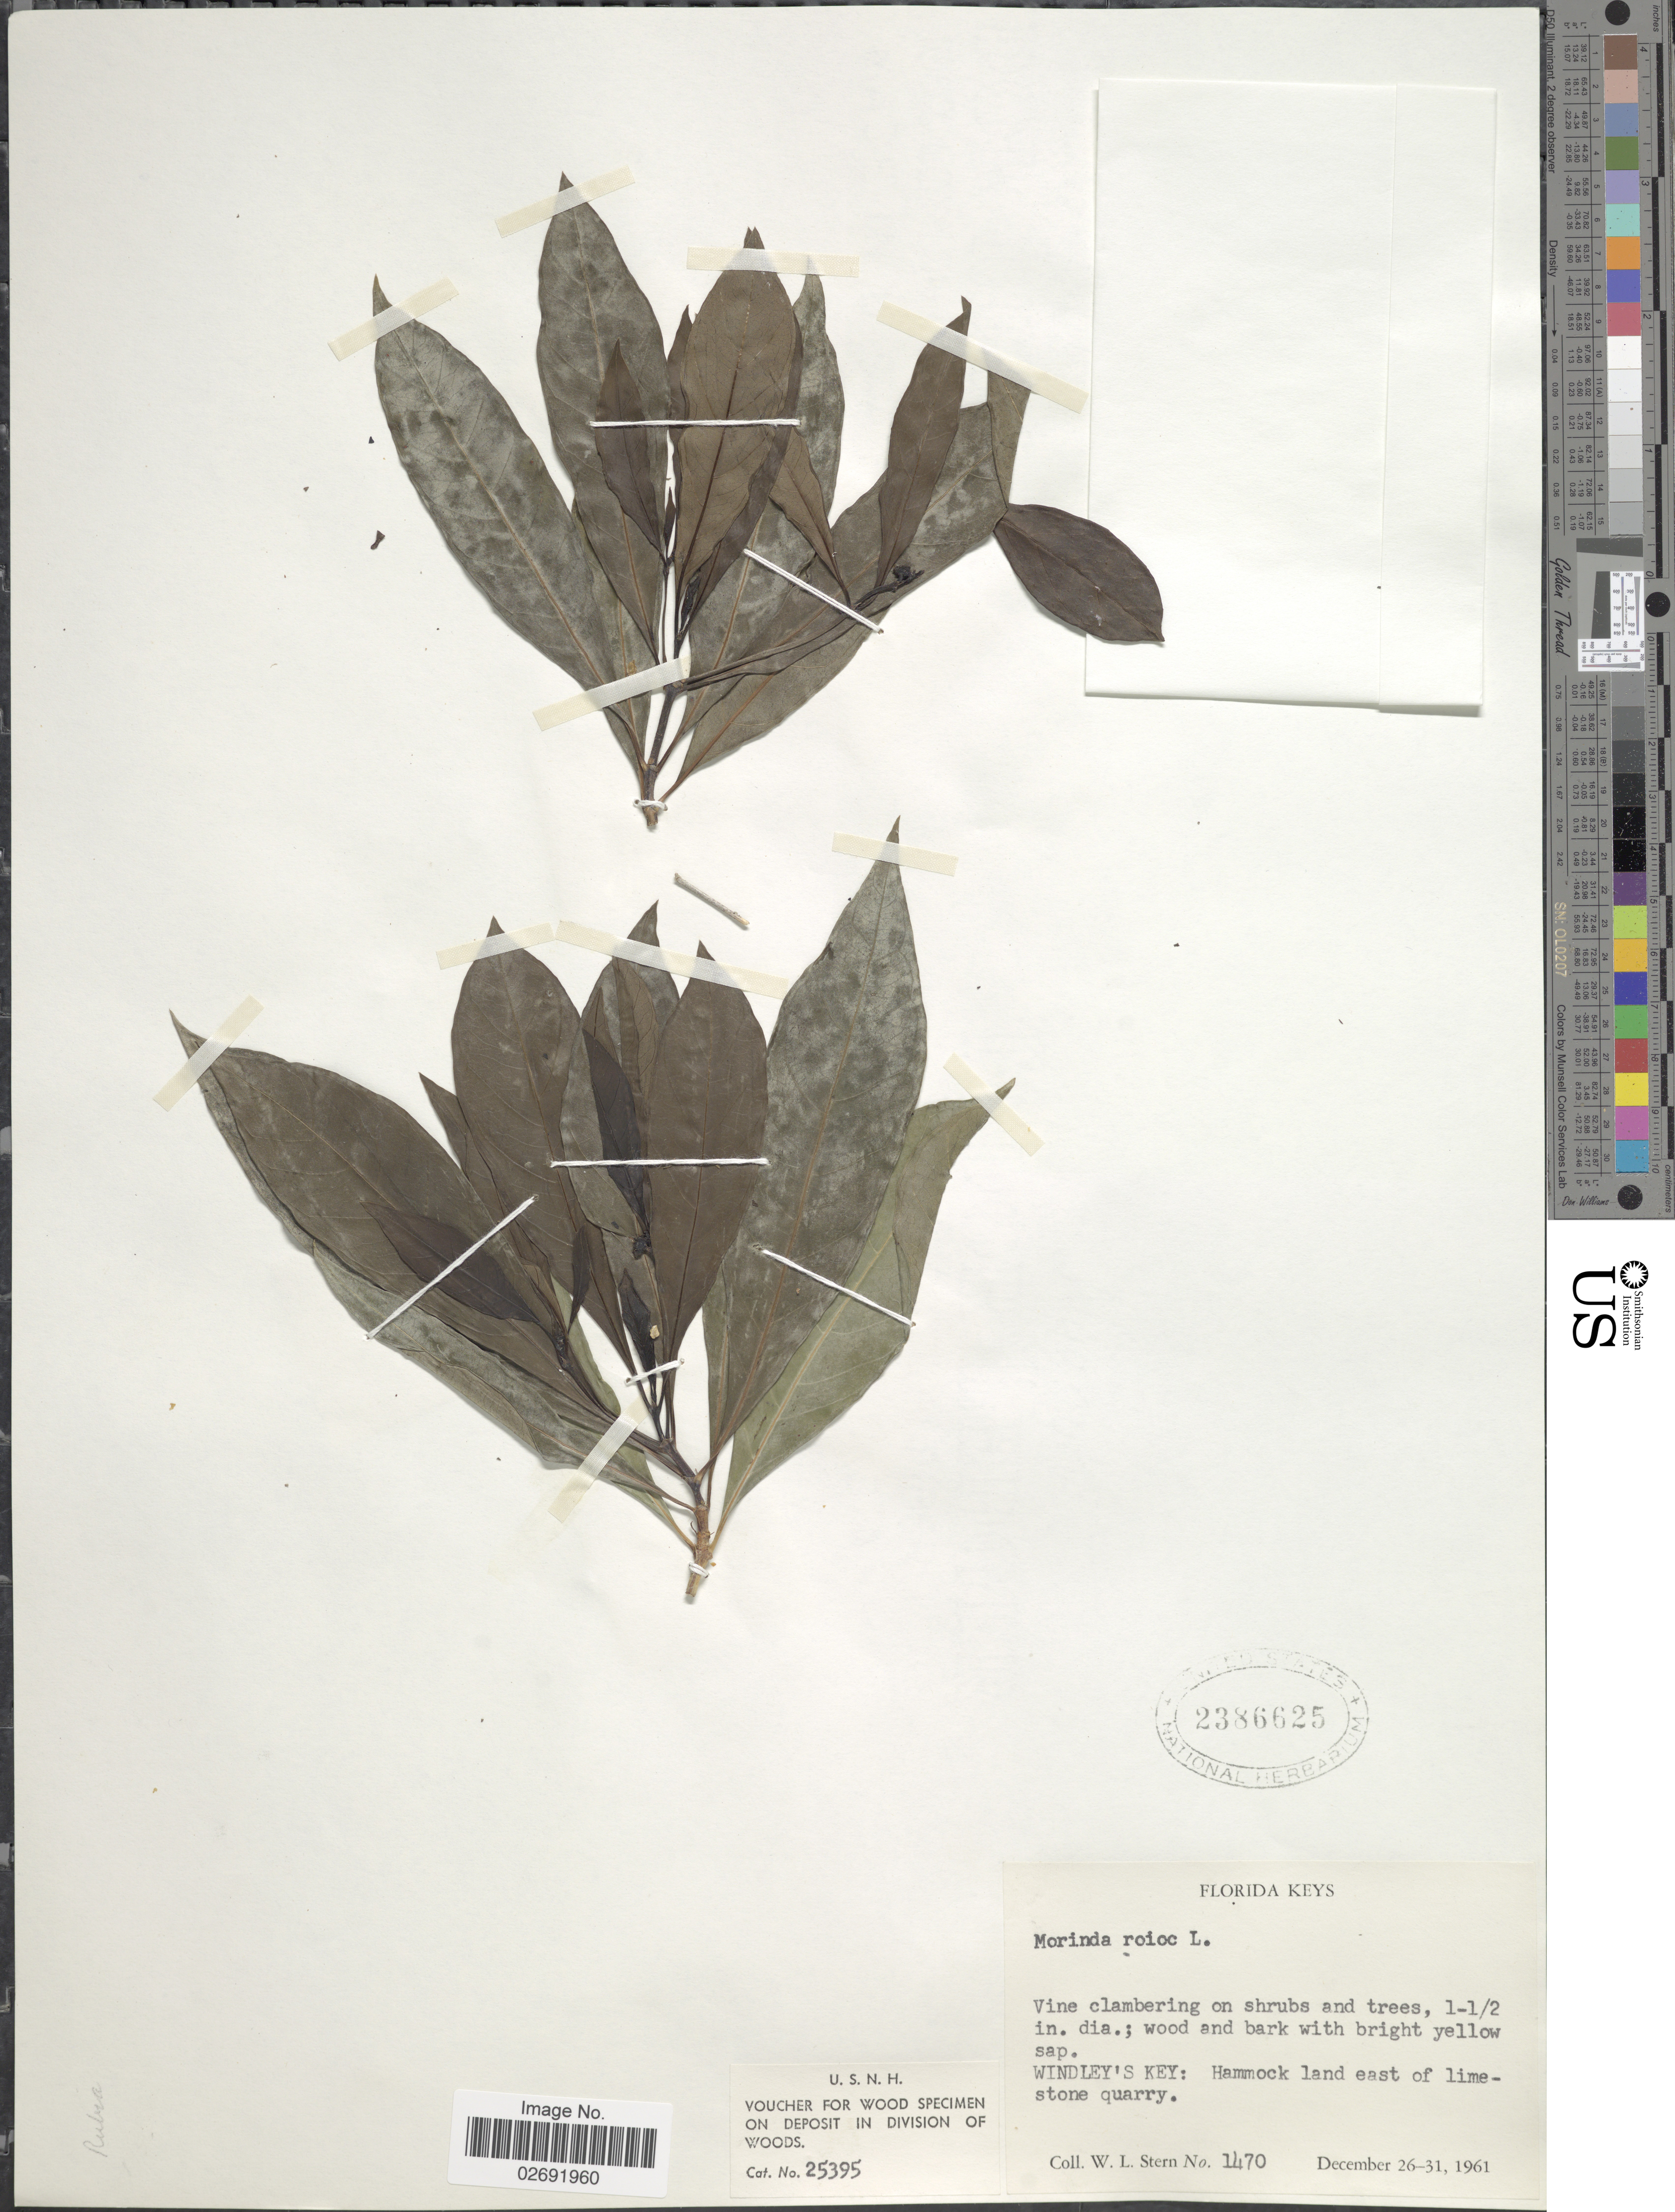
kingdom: Plantae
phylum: Tracheophyta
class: Magnoliopsida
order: Gentianales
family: Rubiaceae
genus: Morinda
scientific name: Morinda royoc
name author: L.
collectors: W. L. Stern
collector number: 1470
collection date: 1961-12-26/1961-12-31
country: United States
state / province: Florida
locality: Windley's Key: Hammock land east of limestone quarry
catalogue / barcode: US 2386625